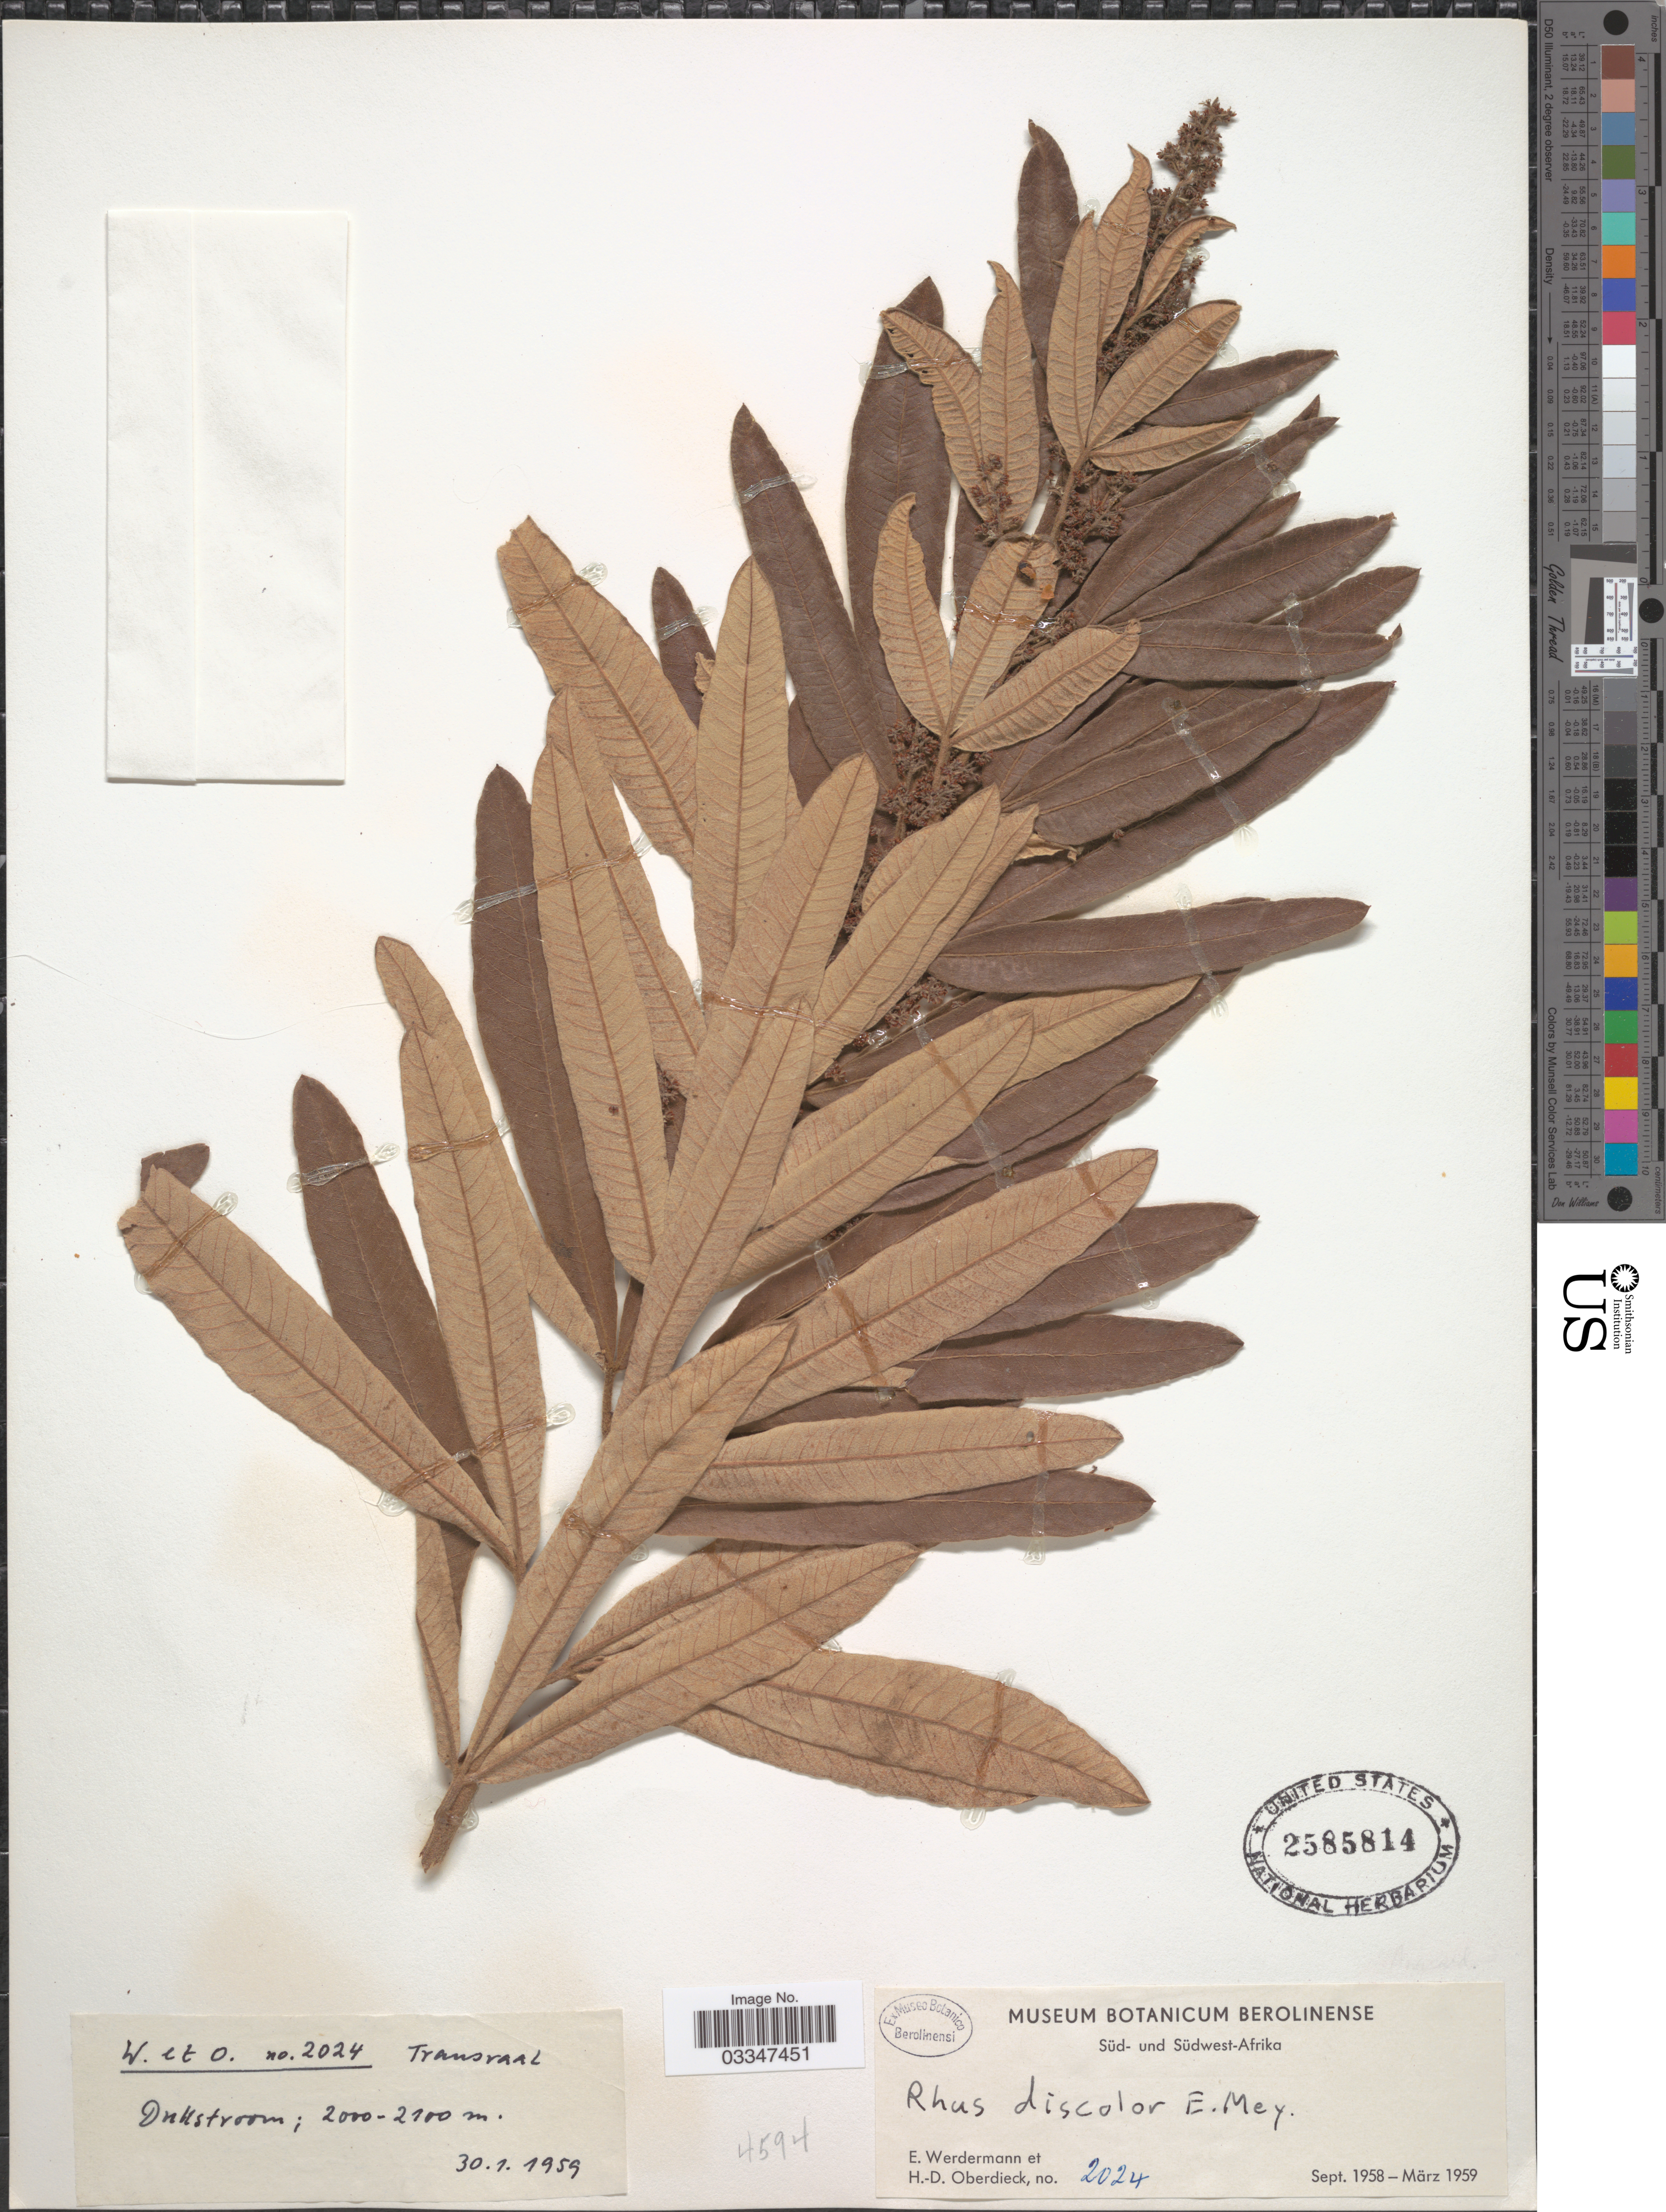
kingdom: Plantae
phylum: Tracheophyta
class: Magnoliopsida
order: Sapindales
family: Anacardiaceae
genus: Rhus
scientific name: Rhus discolor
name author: E. Mey. ex Sond.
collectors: E. Werdermann & H. Oberdieck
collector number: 2024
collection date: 1959-01-30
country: Namibia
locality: Südwest-Afrika. Transvaal. Dullstroom.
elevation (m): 2000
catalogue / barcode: US 2585814